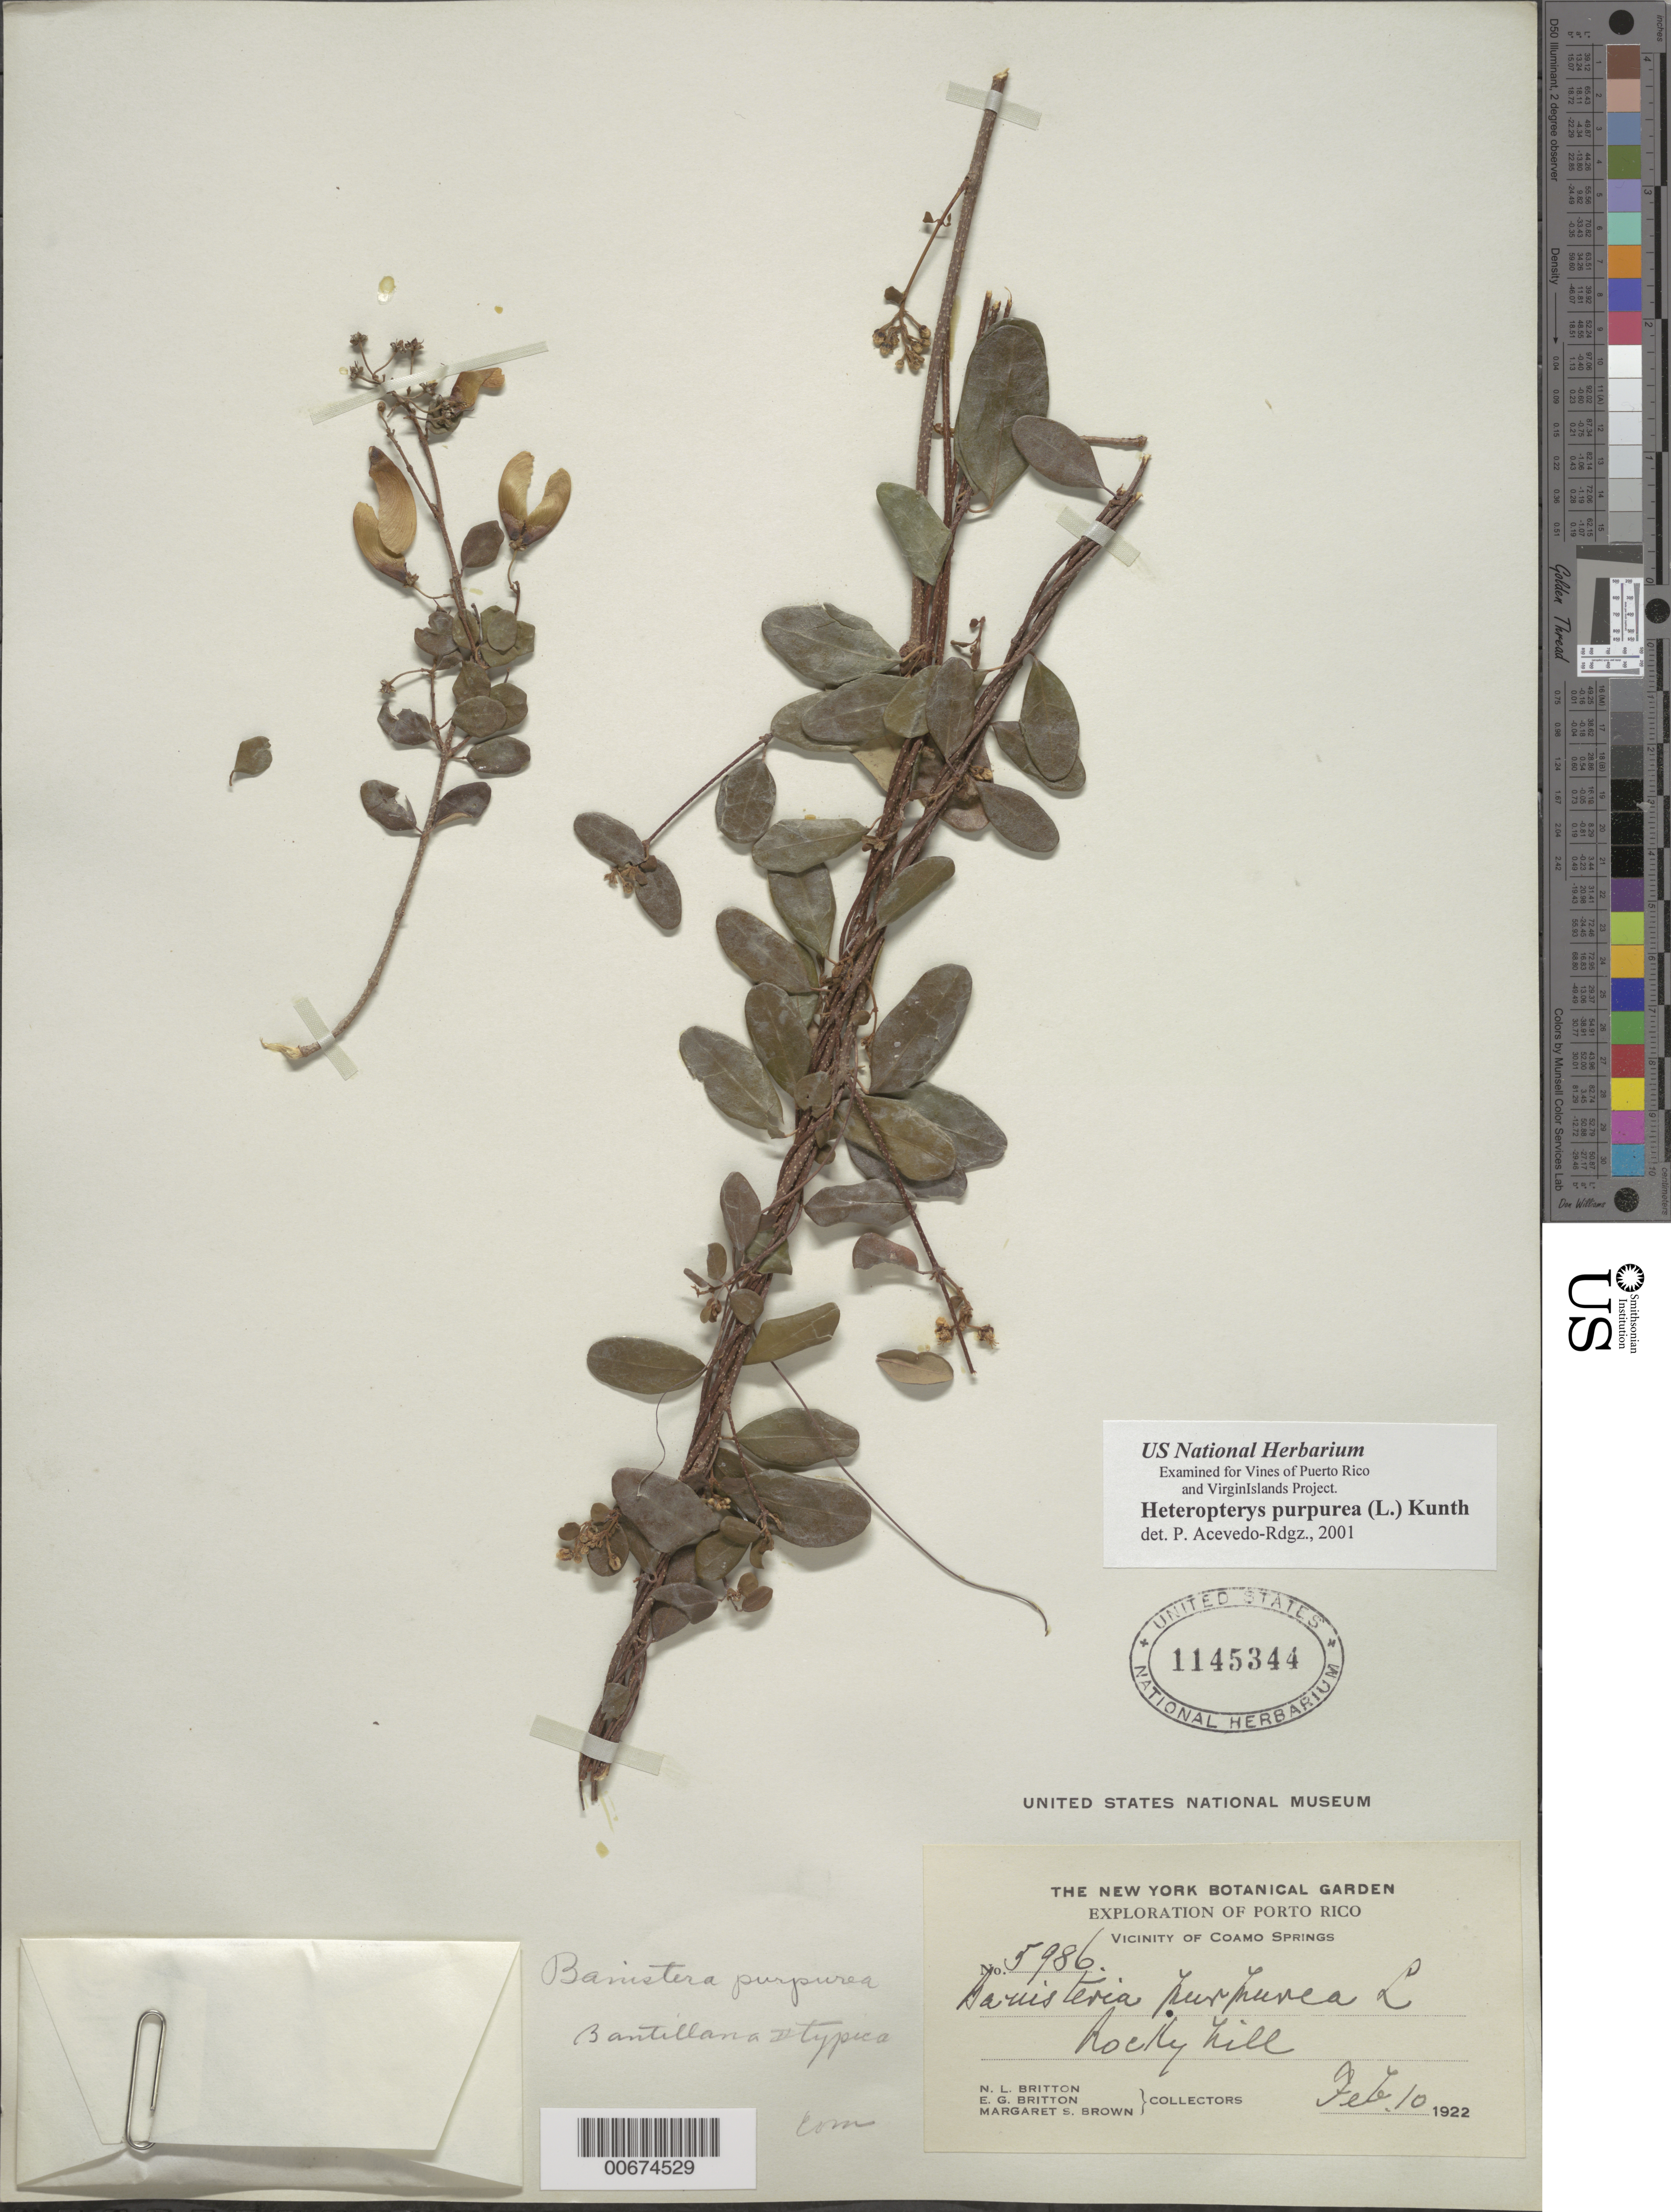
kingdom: Plantae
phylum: Tracheophyta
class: Magnoliopsida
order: Malpighiales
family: Malpighiaceae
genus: Heteropterys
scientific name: Heteropterys purpurea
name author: (L.) Kunth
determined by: Acevedo-Rodríguez, P., (BOT), Smithsonian Institution - National Museum of Natural History (UNITED STATES)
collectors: N. Britton, E. G. Britton & M. S. Brown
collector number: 5986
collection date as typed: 10 Feb 1922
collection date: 1922-02-10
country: Puerto Rico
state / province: Guayama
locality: Vicinity of Coamo Springs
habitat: rocky hill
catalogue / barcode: US 1145344